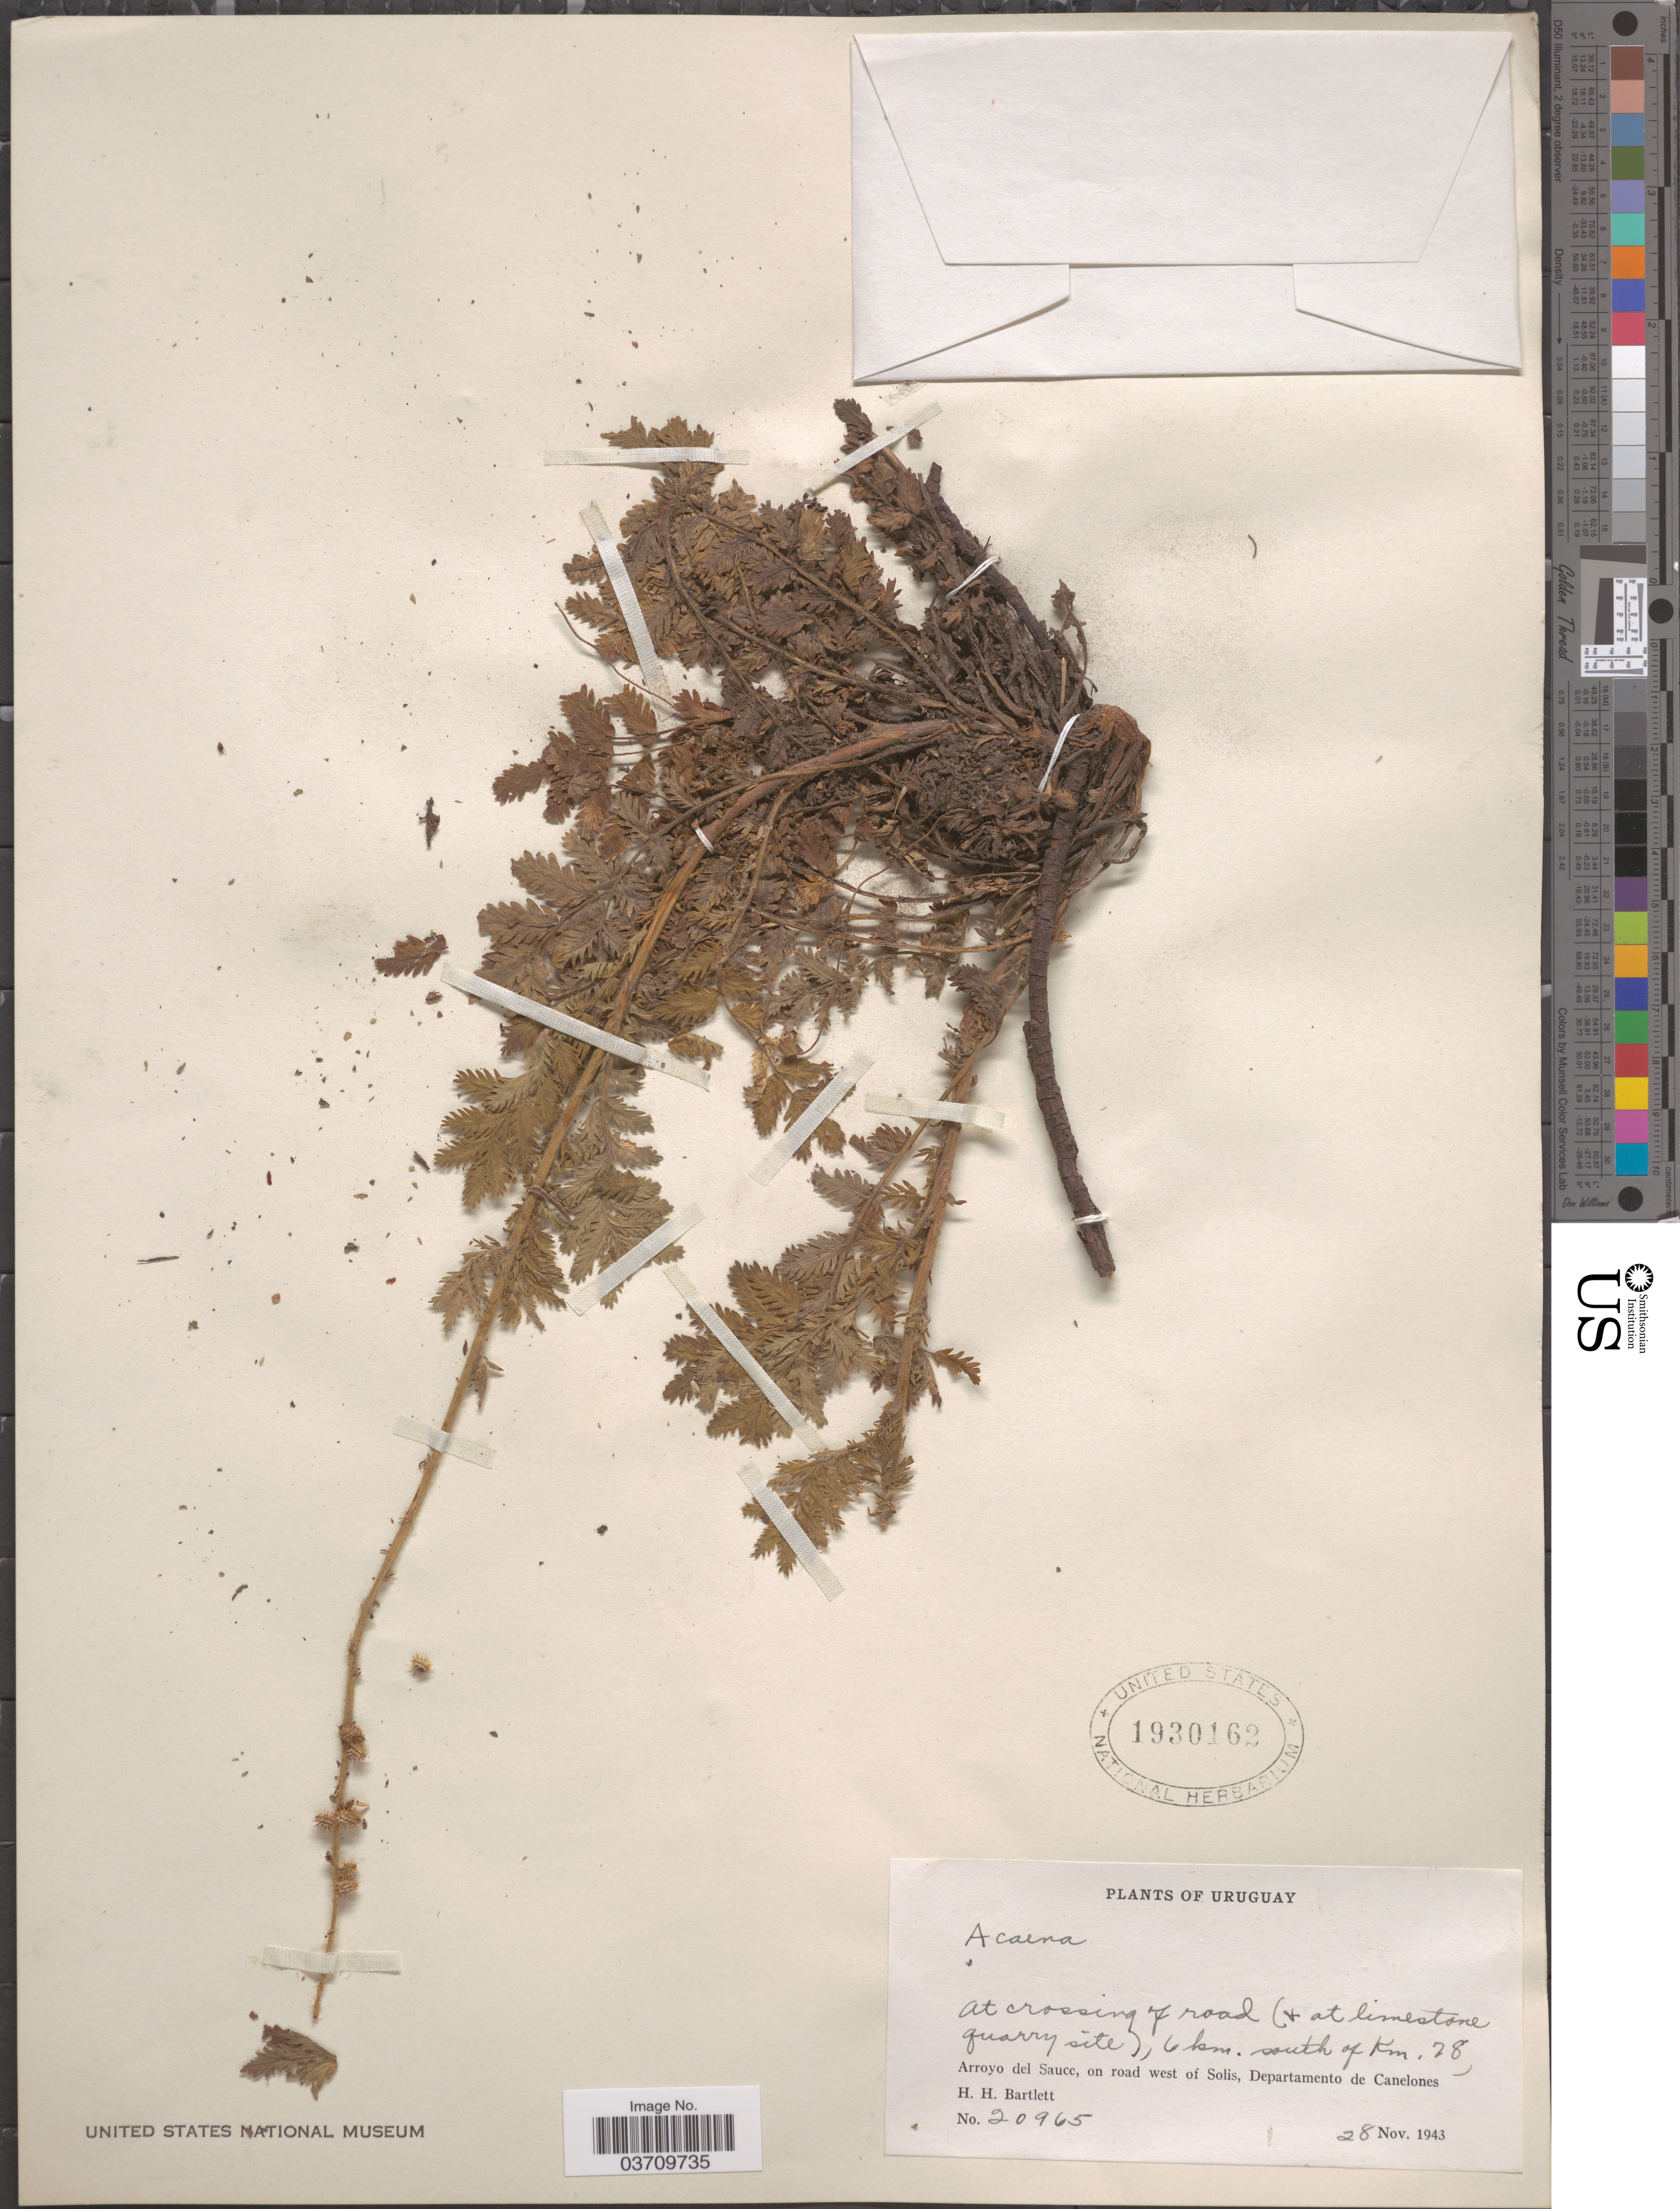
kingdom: Plantae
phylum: Tracheophyta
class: Magnoliopsida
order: Rosales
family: Rosaceae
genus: Acaena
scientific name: Acaena sp.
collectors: H. H. Bartlett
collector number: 20965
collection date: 1943-11-28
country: Uruguay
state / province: Canelones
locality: At crossing of road (& at limestone quarry site), 6 km. south of Km. 78. Arroyo del Sauce, on road west of Solis, Departamento de Canelones.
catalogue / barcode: US 1930162